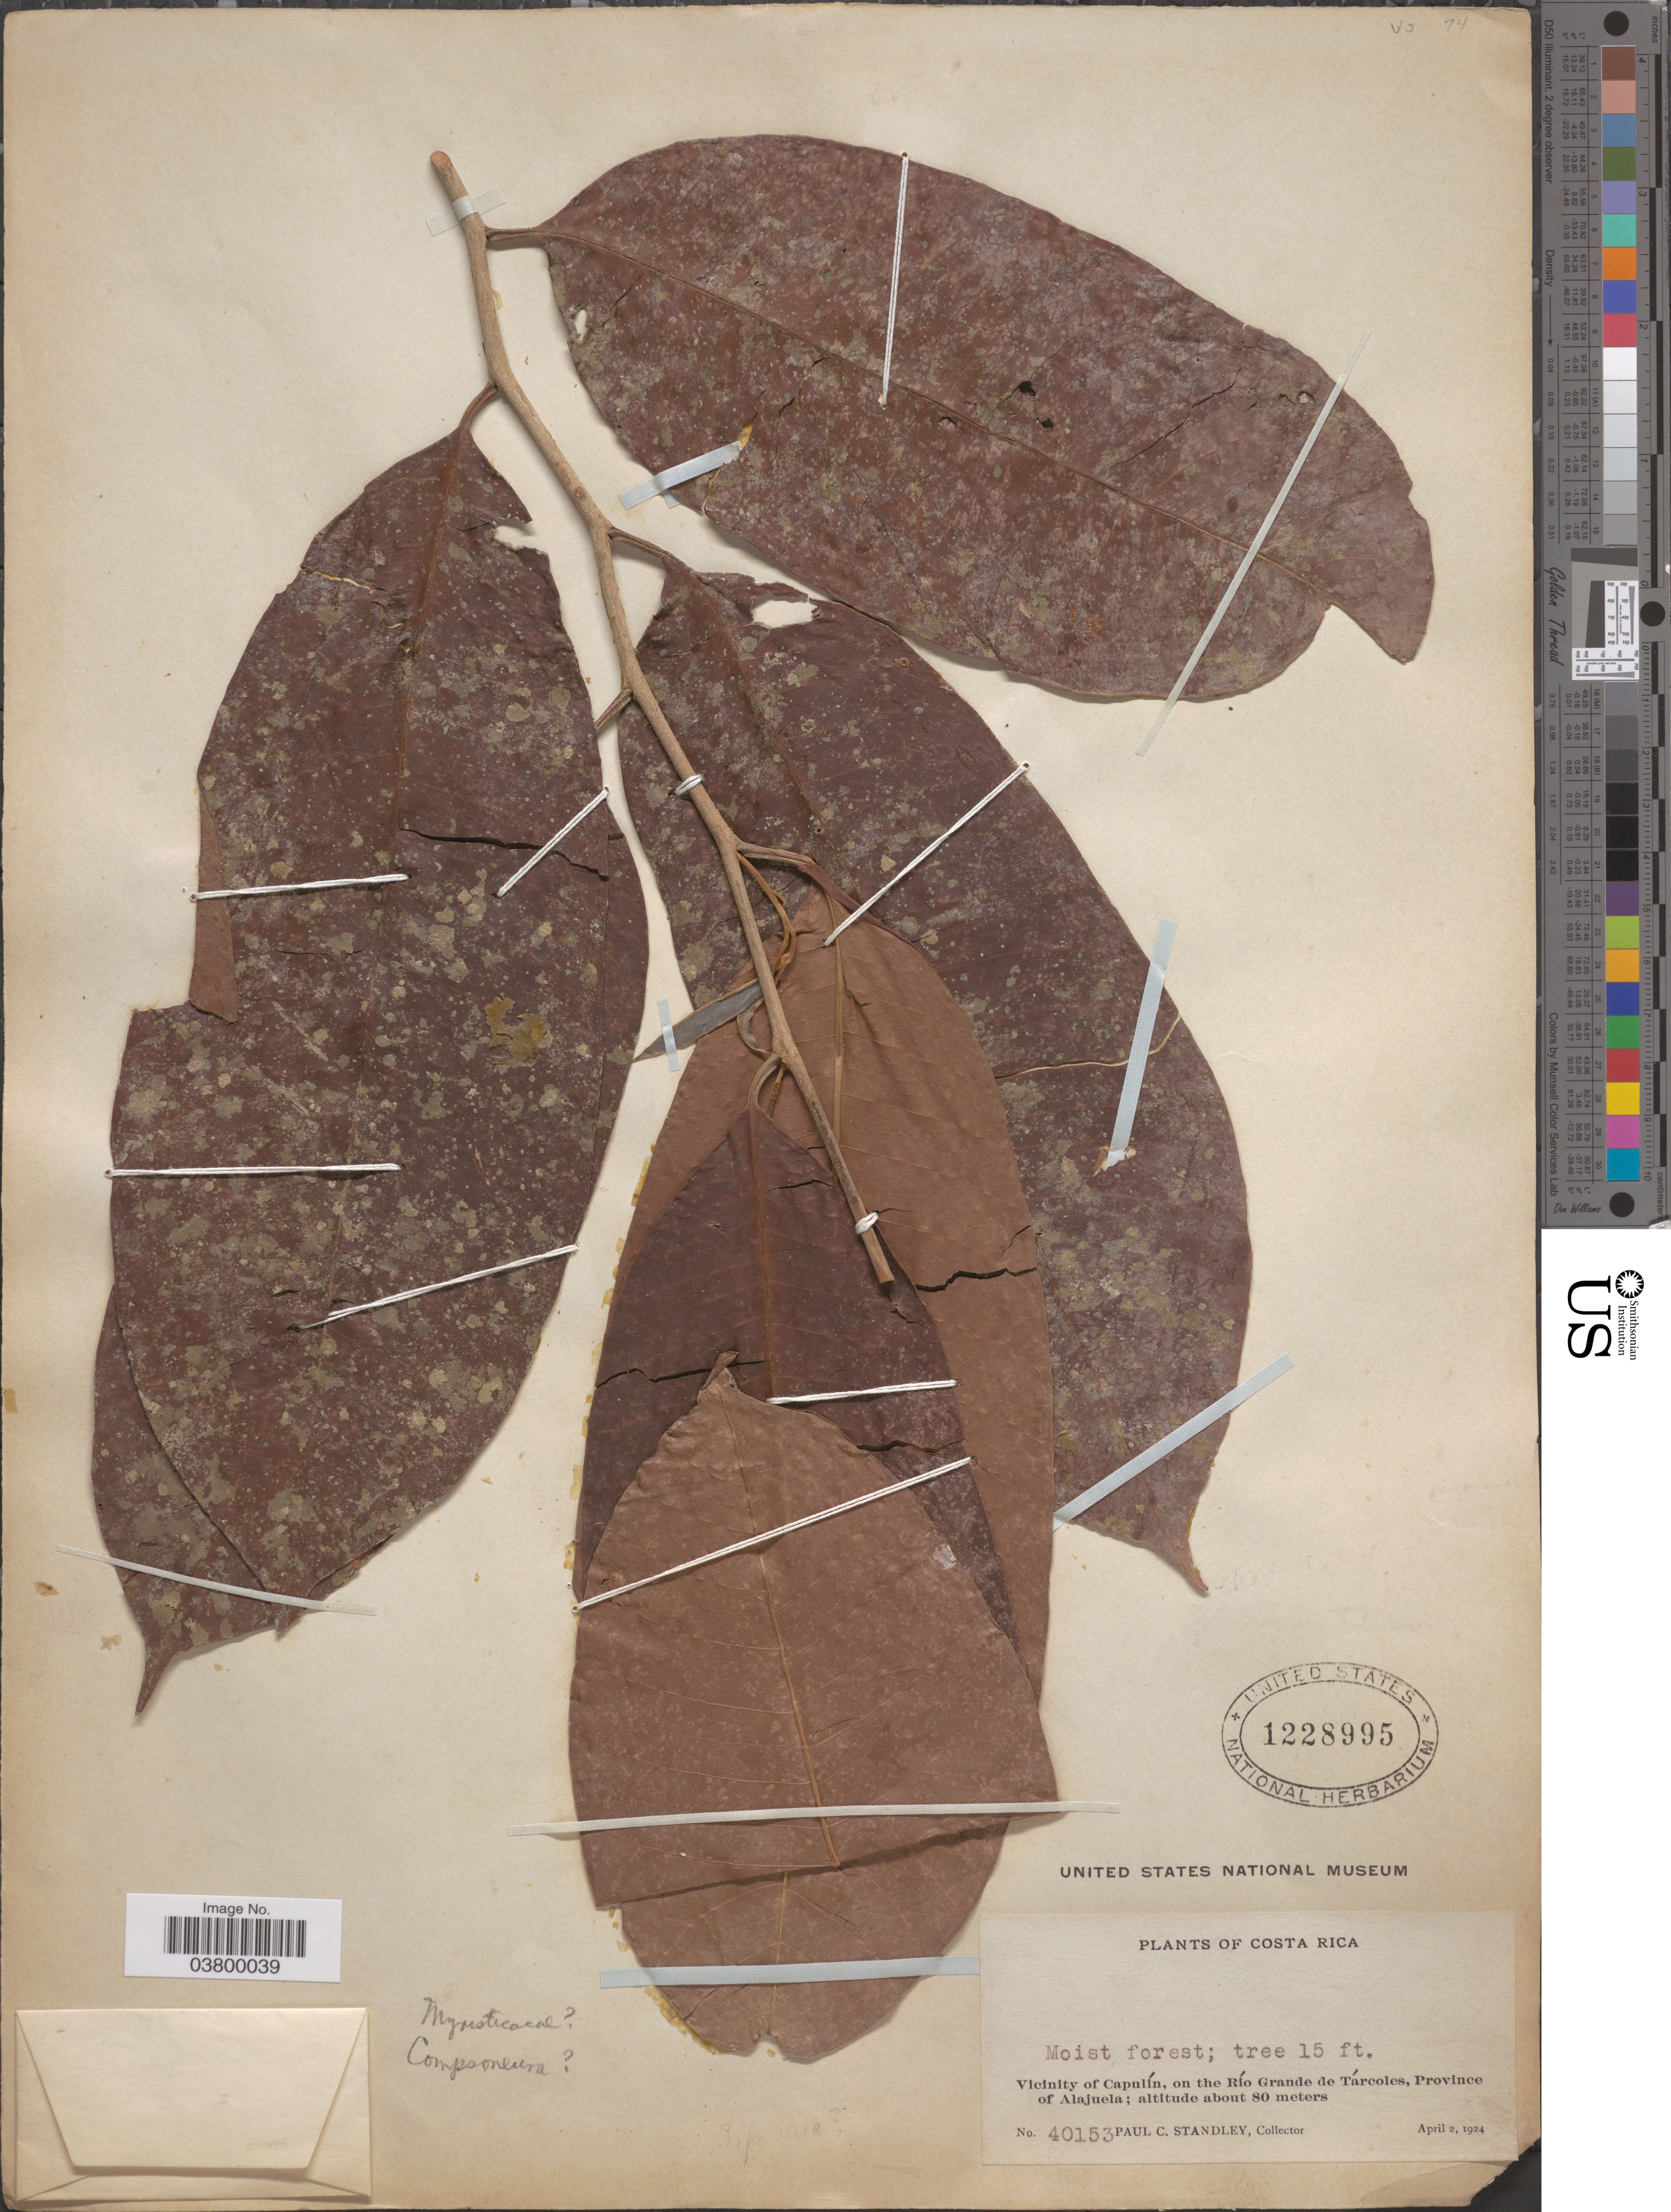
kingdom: Plantae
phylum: Tracheophyta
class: Magnoliopsida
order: Magnoliales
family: Myristicaceae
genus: Compsoneura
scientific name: Compsoneura sprucei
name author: (A. DC.) Warb.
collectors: P. C. Standley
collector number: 40153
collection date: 1924-04-02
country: Costa Rica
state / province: Alajuela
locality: Vicinity of Capulín, on the Río Grande de Tárcoles.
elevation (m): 80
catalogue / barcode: US 1228995